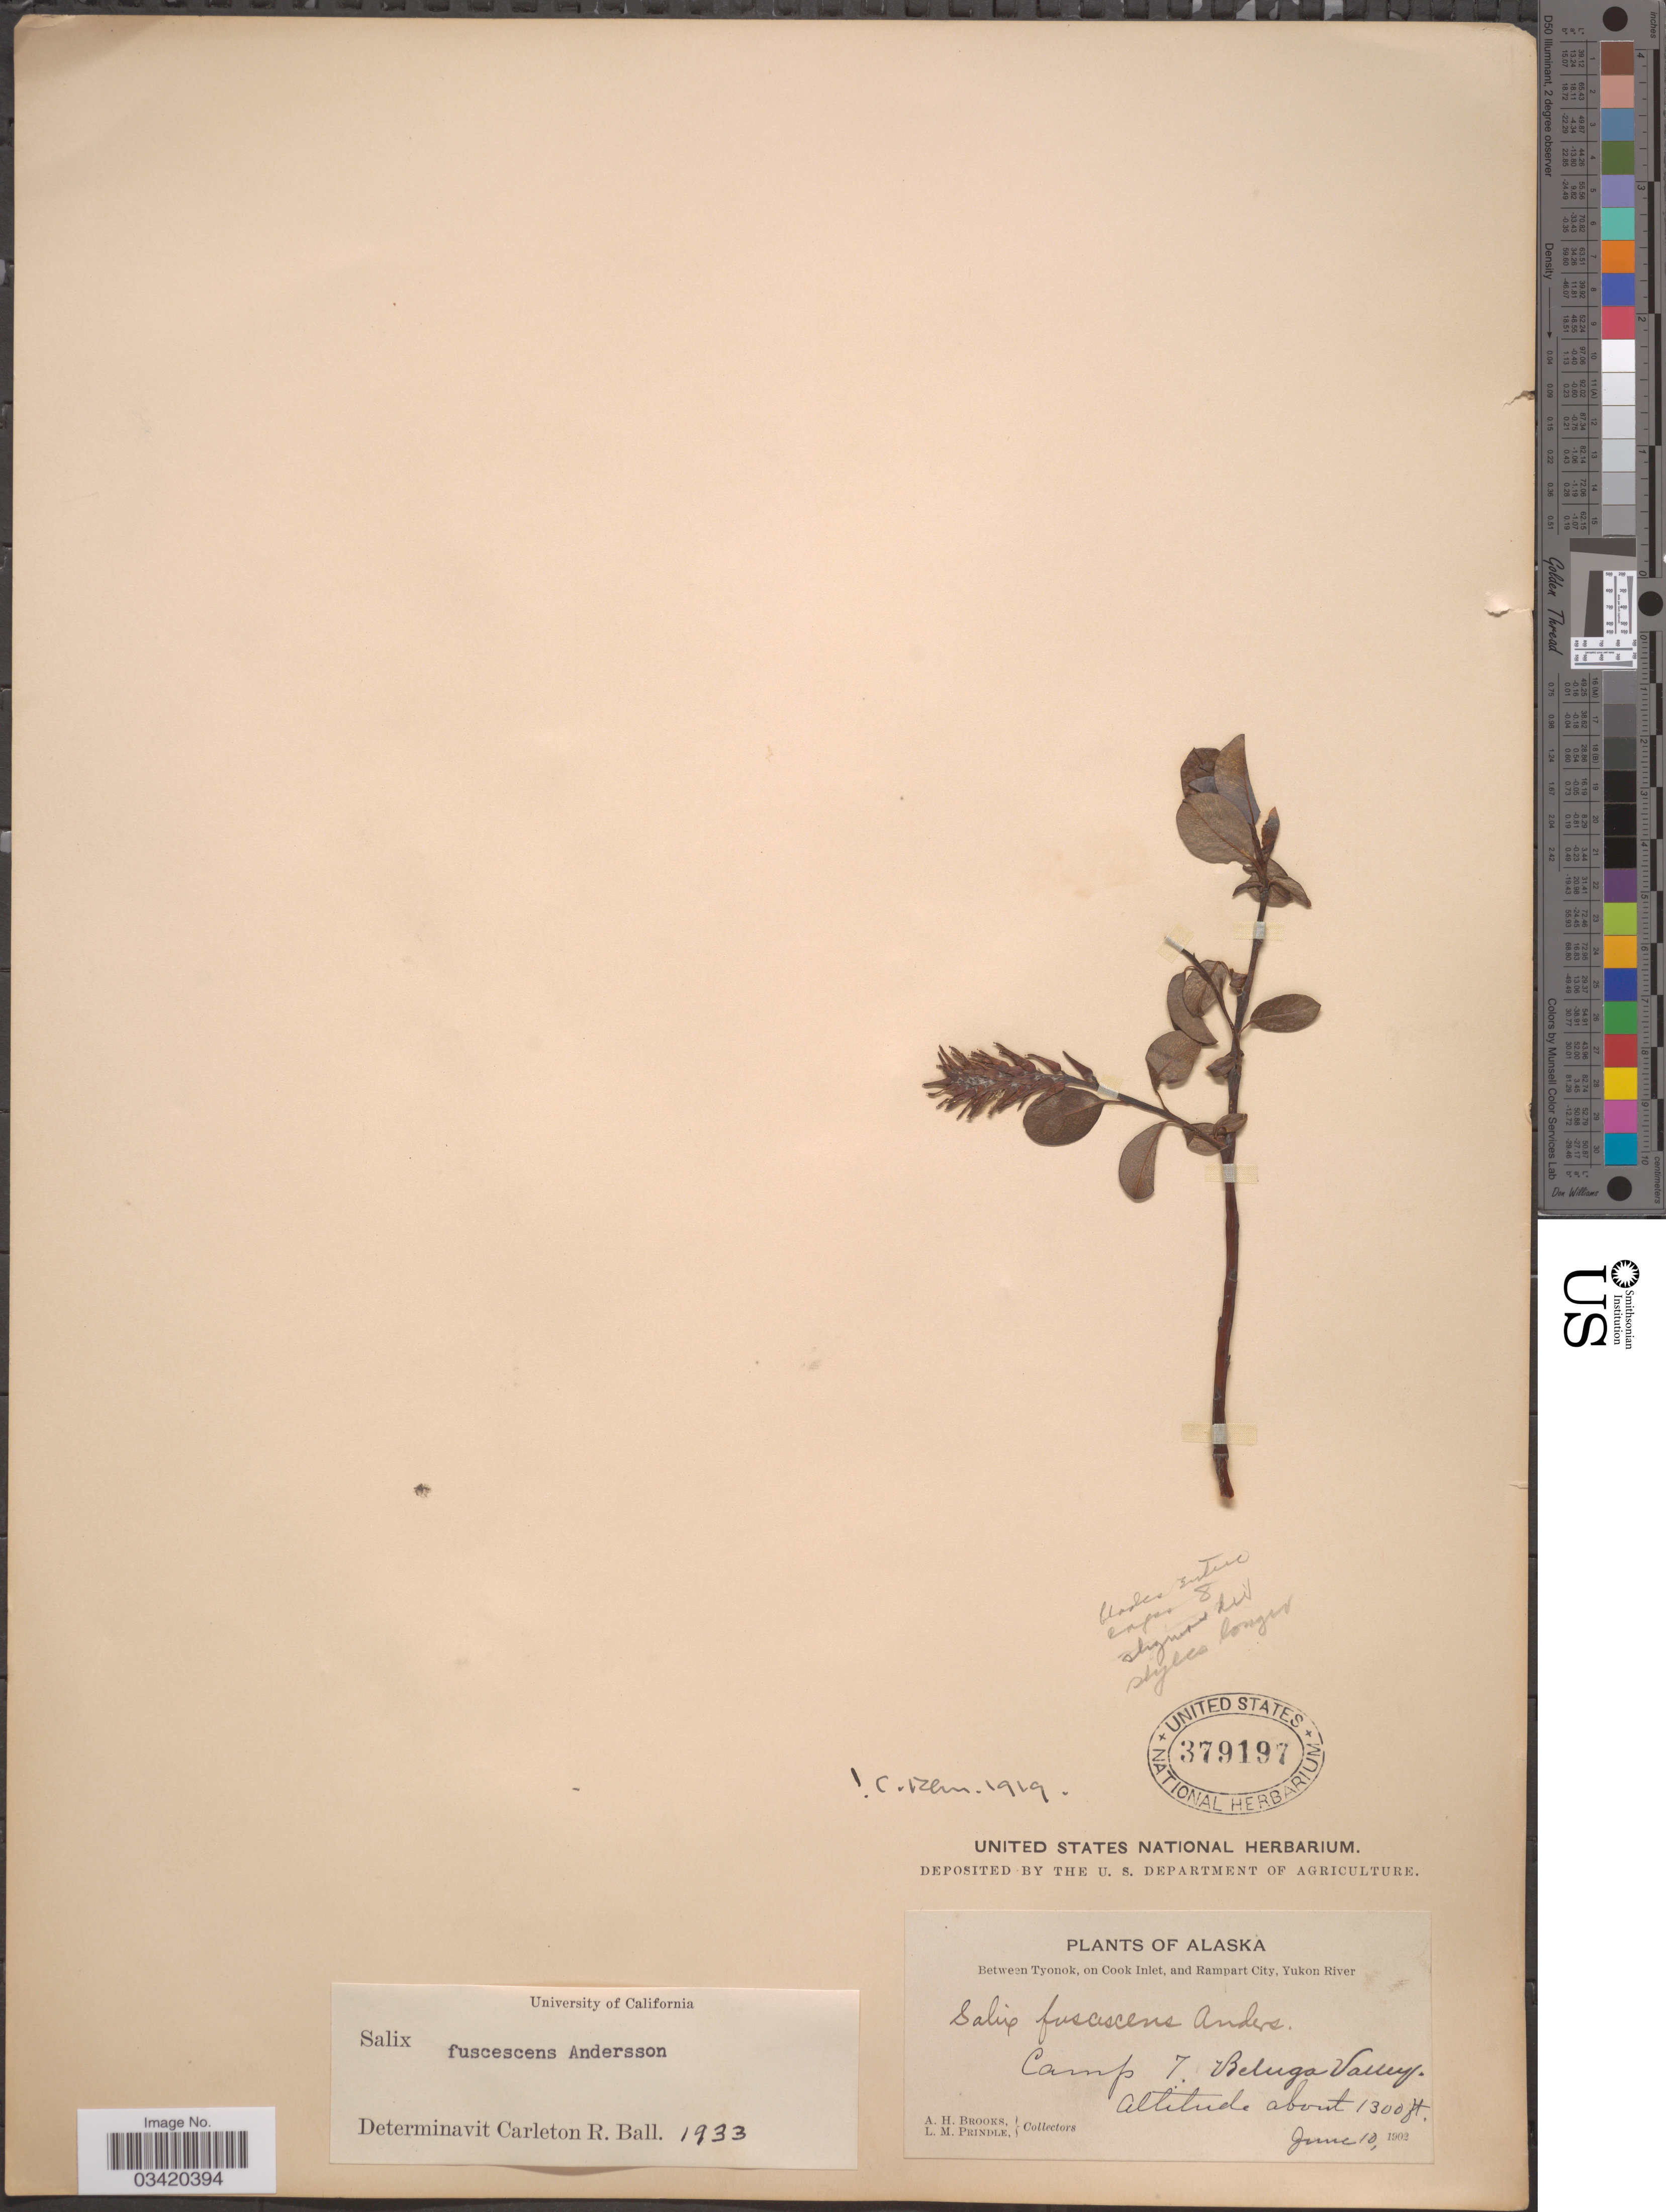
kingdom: Plantae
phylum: Tracheophyta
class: Magnoliopsida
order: Malpighiales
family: Salicaceae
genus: Salix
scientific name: Salix fuscescens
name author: Andersson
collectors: A. Brooks & L. Prindle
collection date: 1902-06-10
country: United States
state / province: Alaska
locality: Between Tyonok, on Cook Inlet, and Rampart City, Yukon River. Camp 7. Beluga Valley.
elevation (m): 396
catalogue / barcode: US 379197